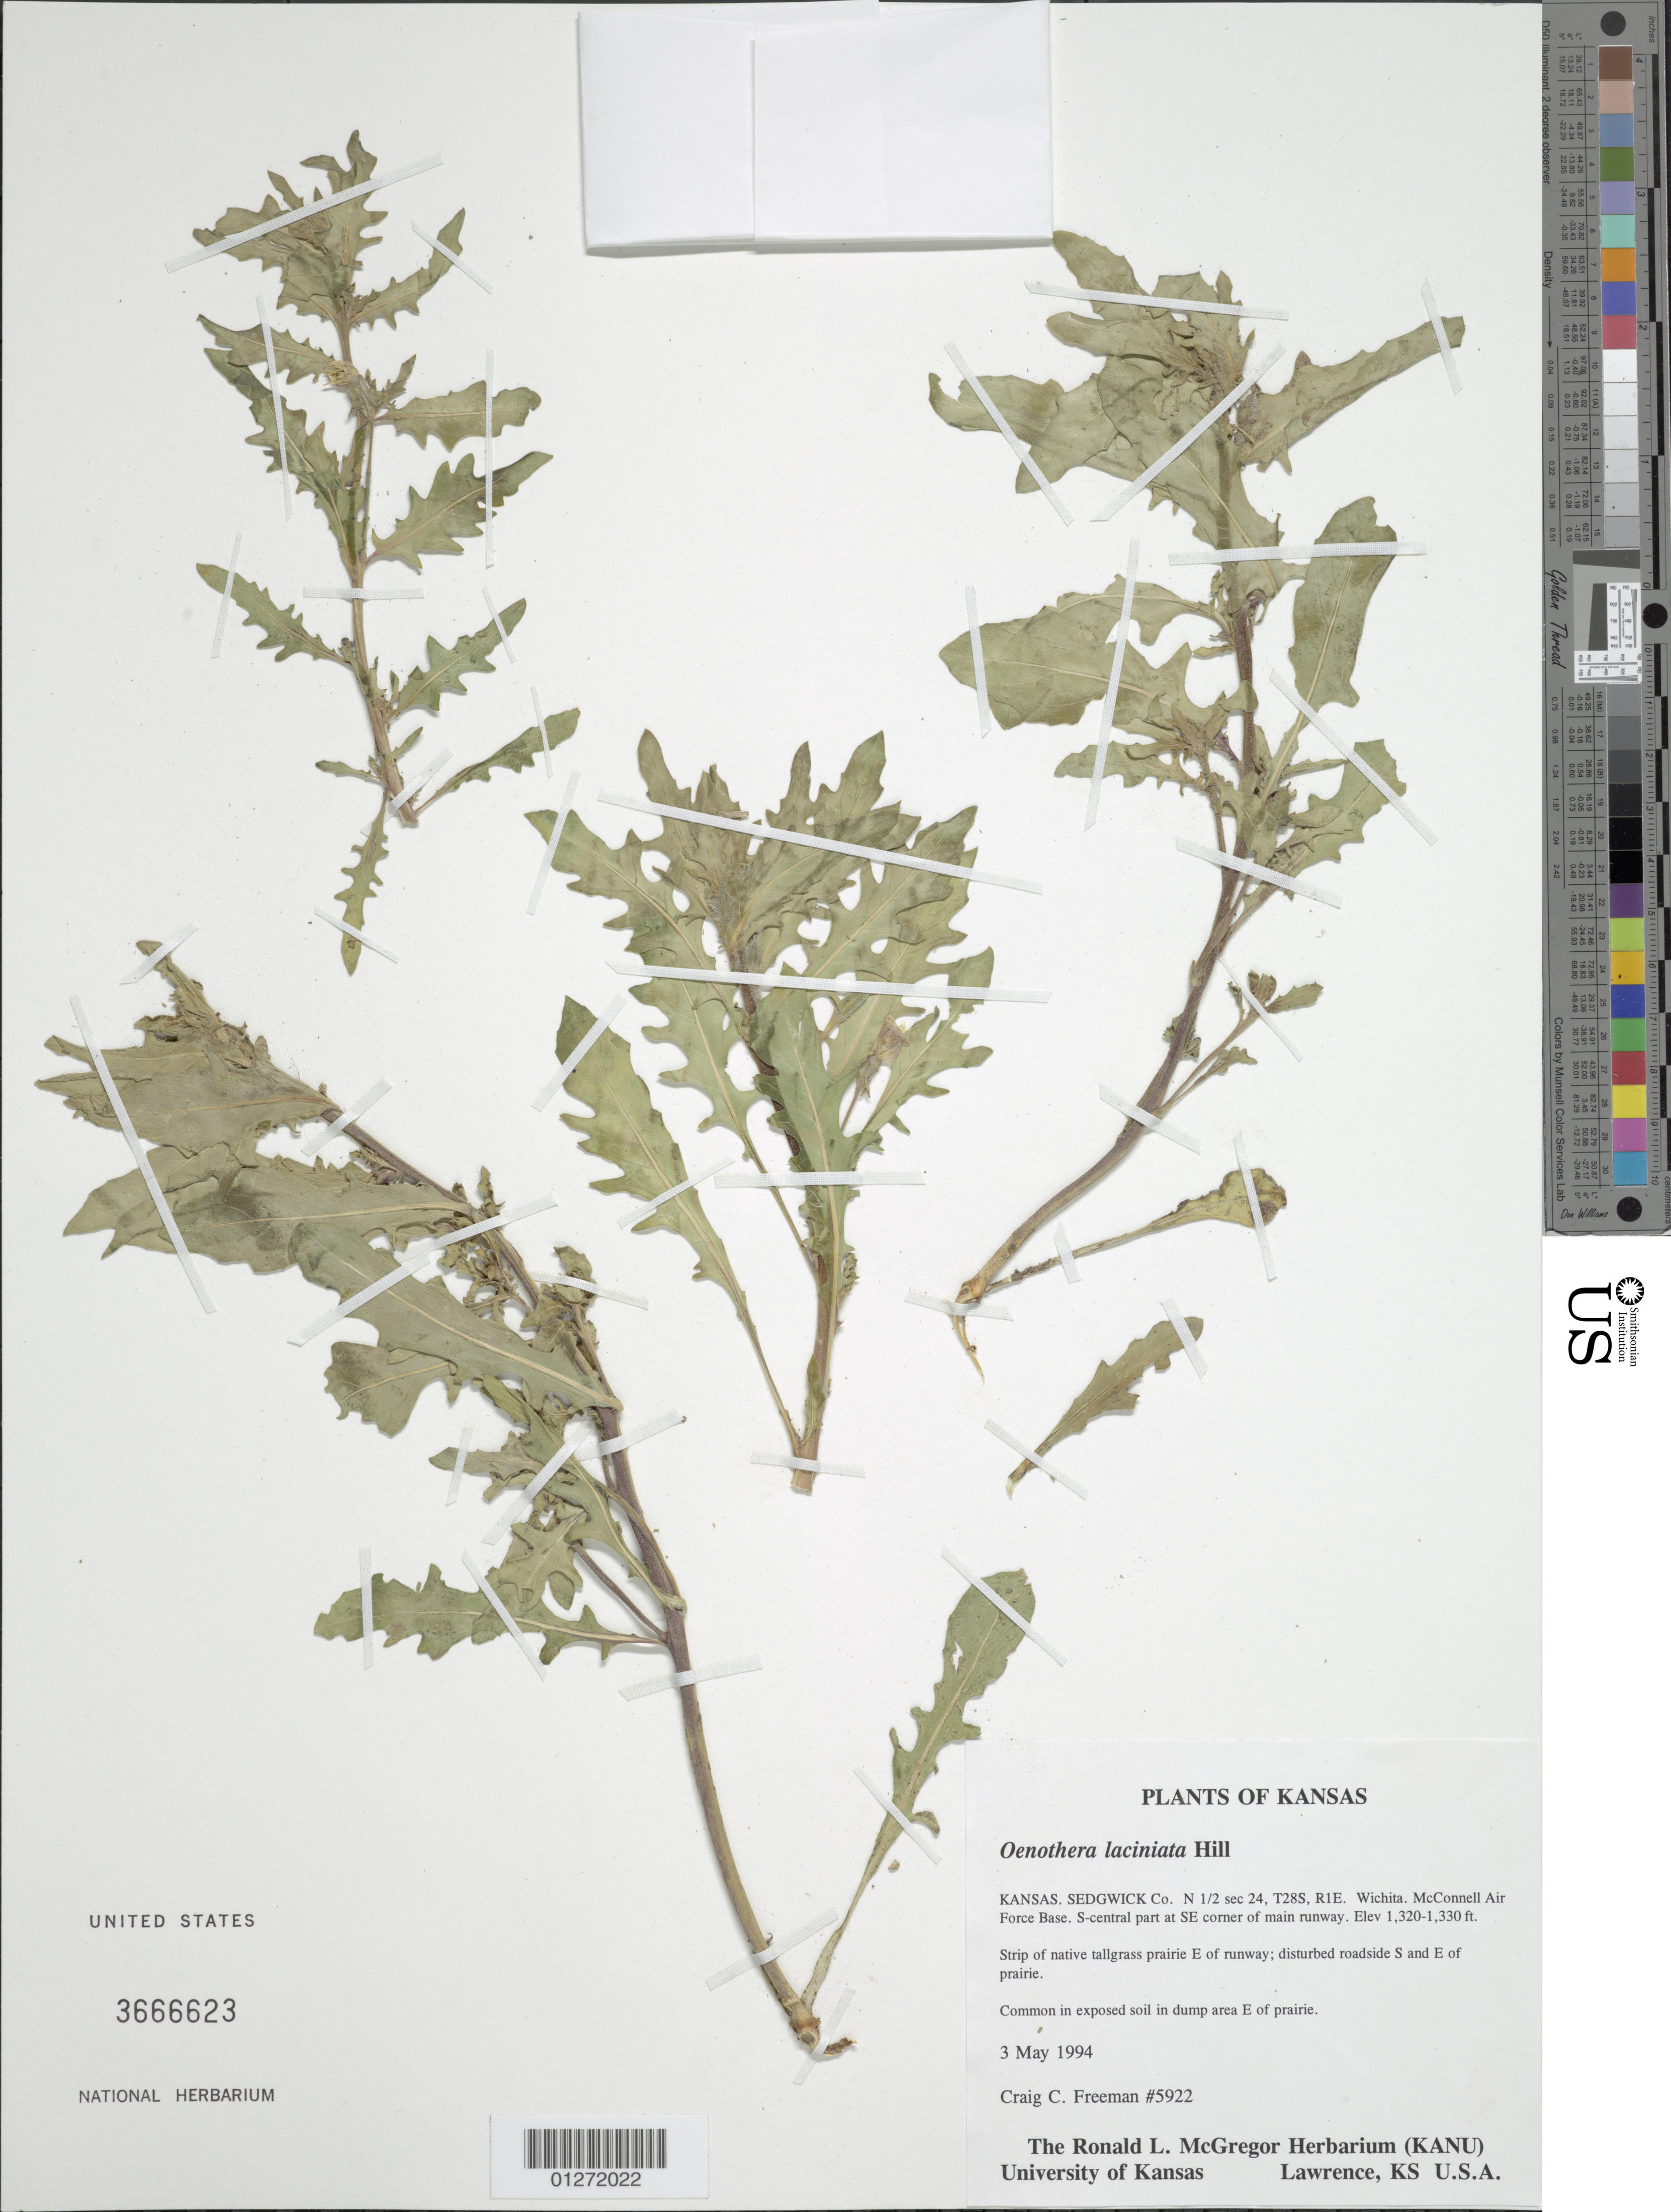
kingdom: Plantae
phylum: Tracheophyta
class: Magnoliopsida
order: Myrtales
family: Onagraceae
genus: Oenothera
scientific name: Oenothera laciniata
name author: Hill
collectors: C. Freeman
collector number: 5922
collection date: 1994-05-03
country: United States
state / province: Kansas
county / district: Sedgwick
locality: Whichita, McConnell Air Forse Base.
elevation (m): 402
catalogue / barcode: US 3666623